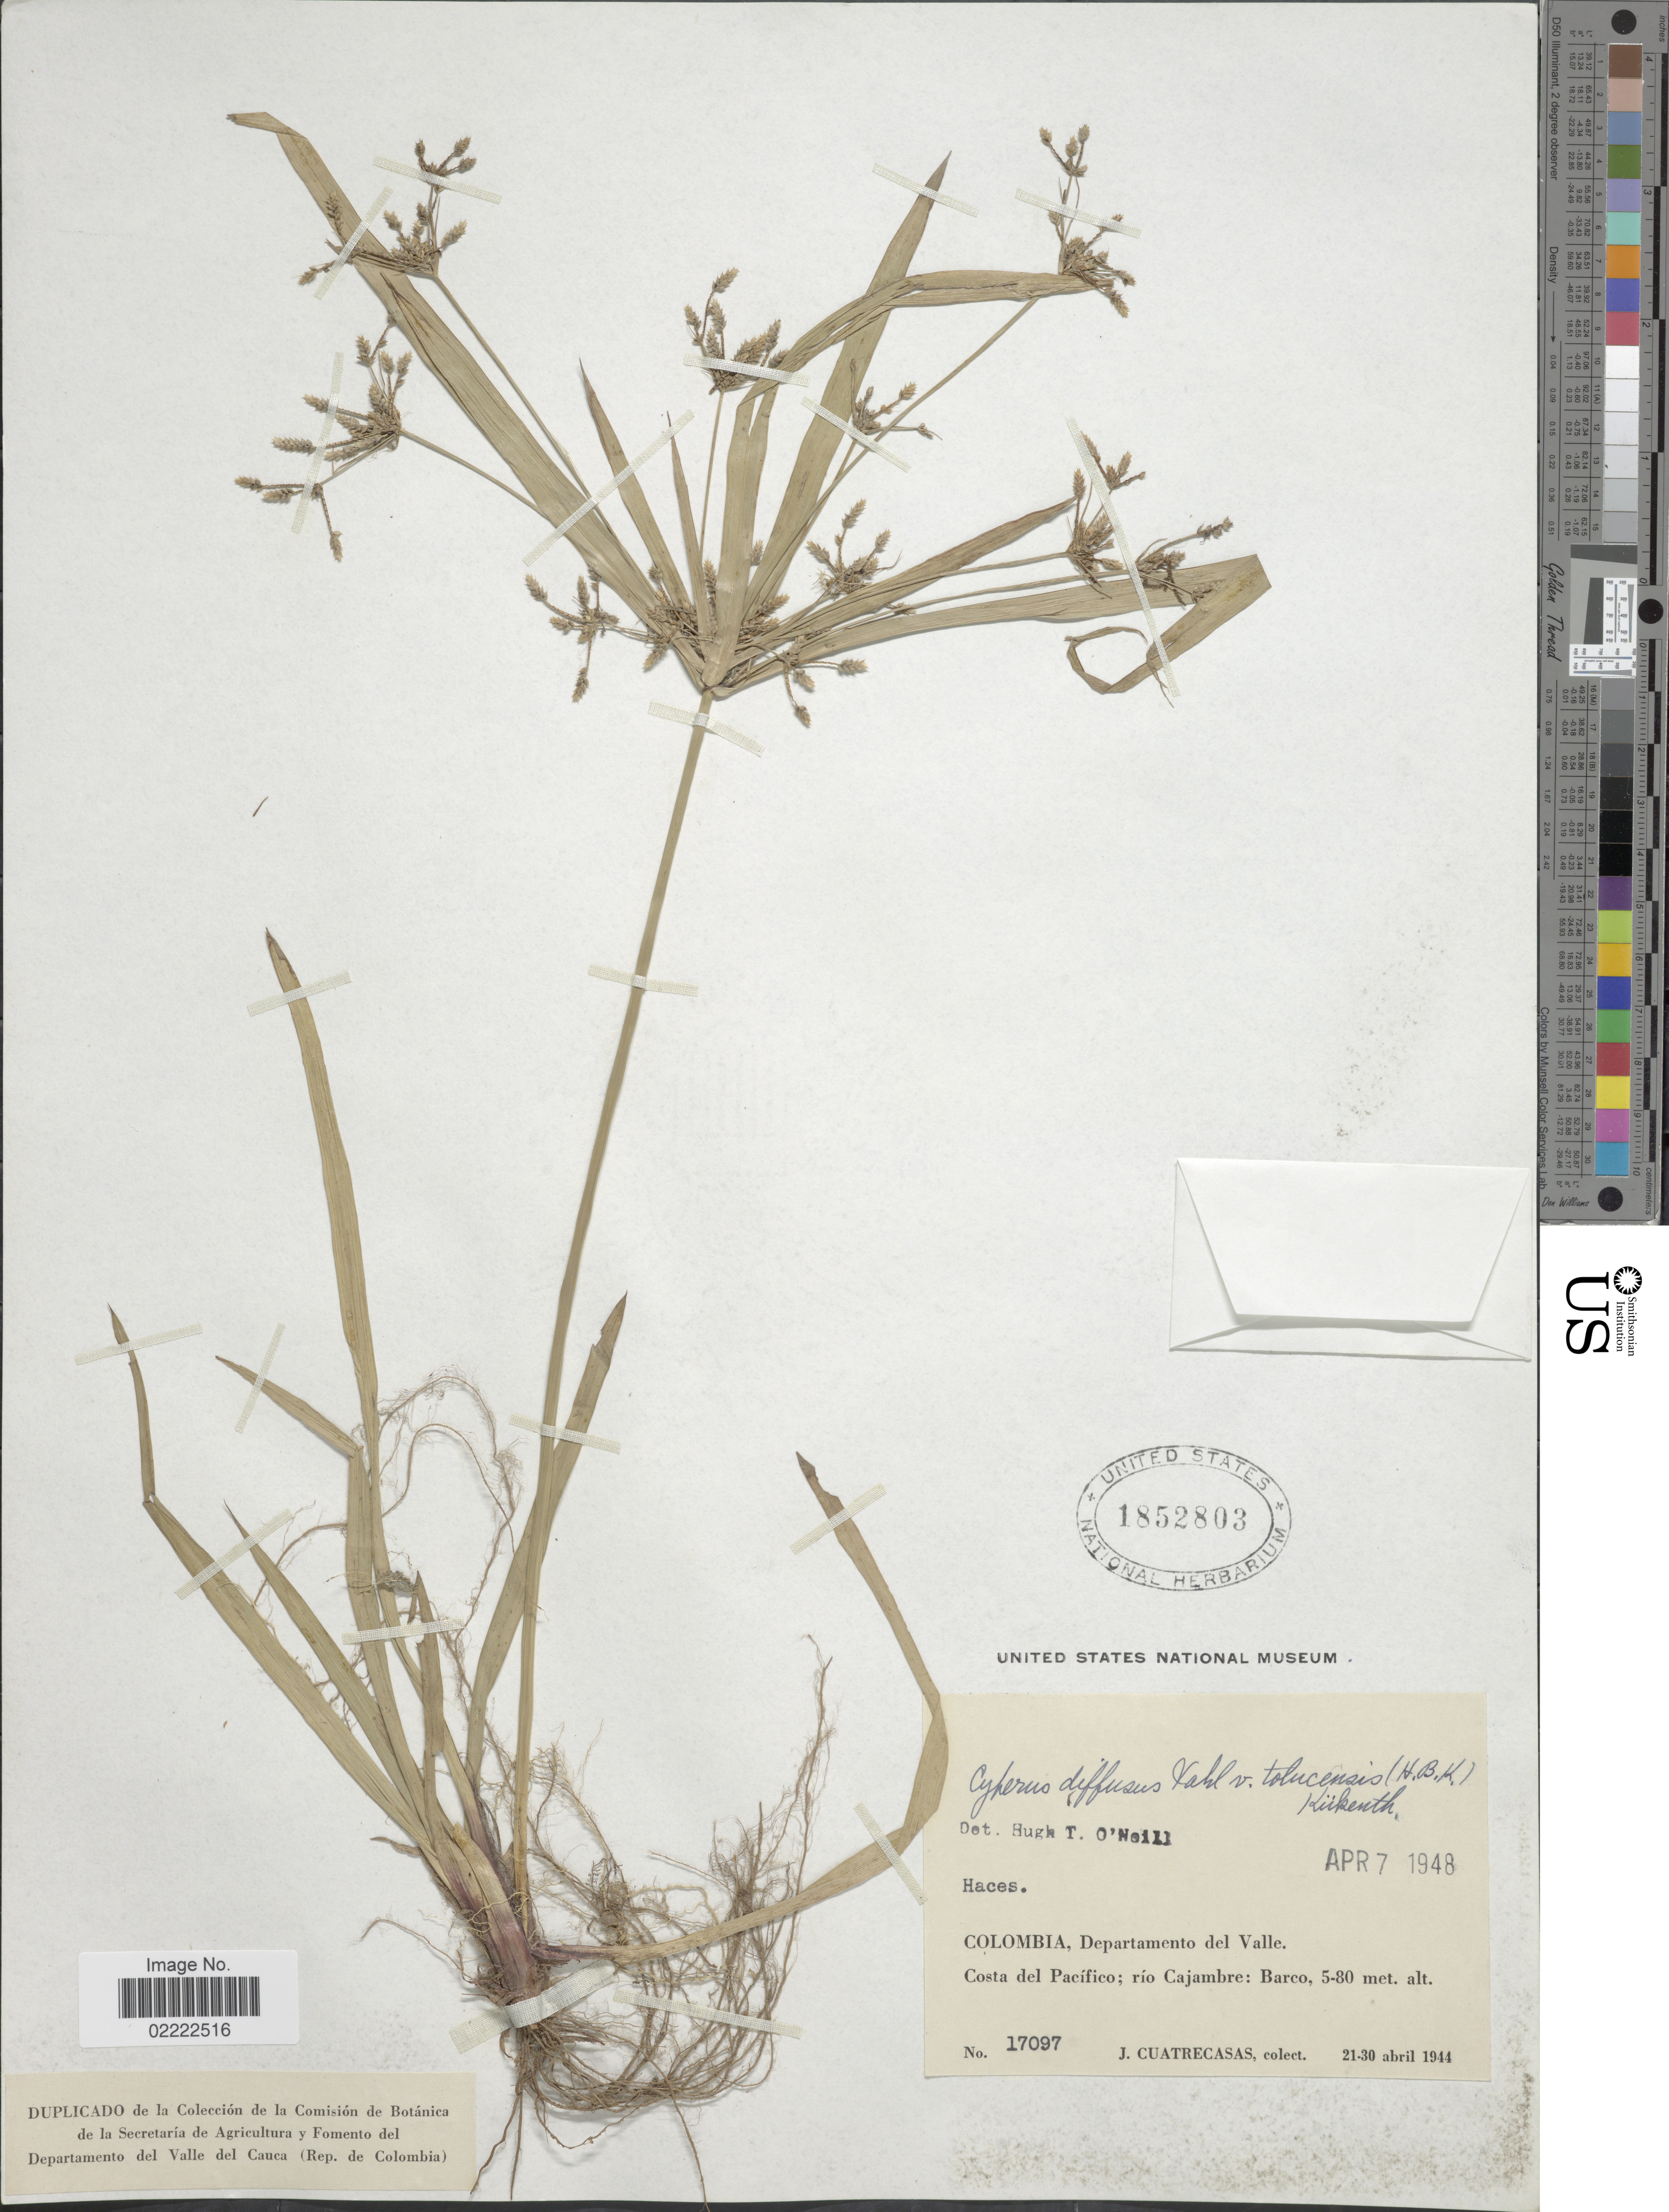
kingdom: Plantae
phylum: Tracheophyta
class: Liliopsida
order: Poales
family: Cyperaceae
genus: Cyperus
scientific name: Cyperus laxus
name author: Lam.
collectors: J. Cuatrecasas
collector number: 17097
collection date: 1944-04-21/1944-04-30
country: Colombia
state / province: Valle del Cauca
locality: Departamento del Valle, Costa del Pacifico; rio Cajambre: Barco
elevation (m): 5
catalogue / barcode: US 1852803